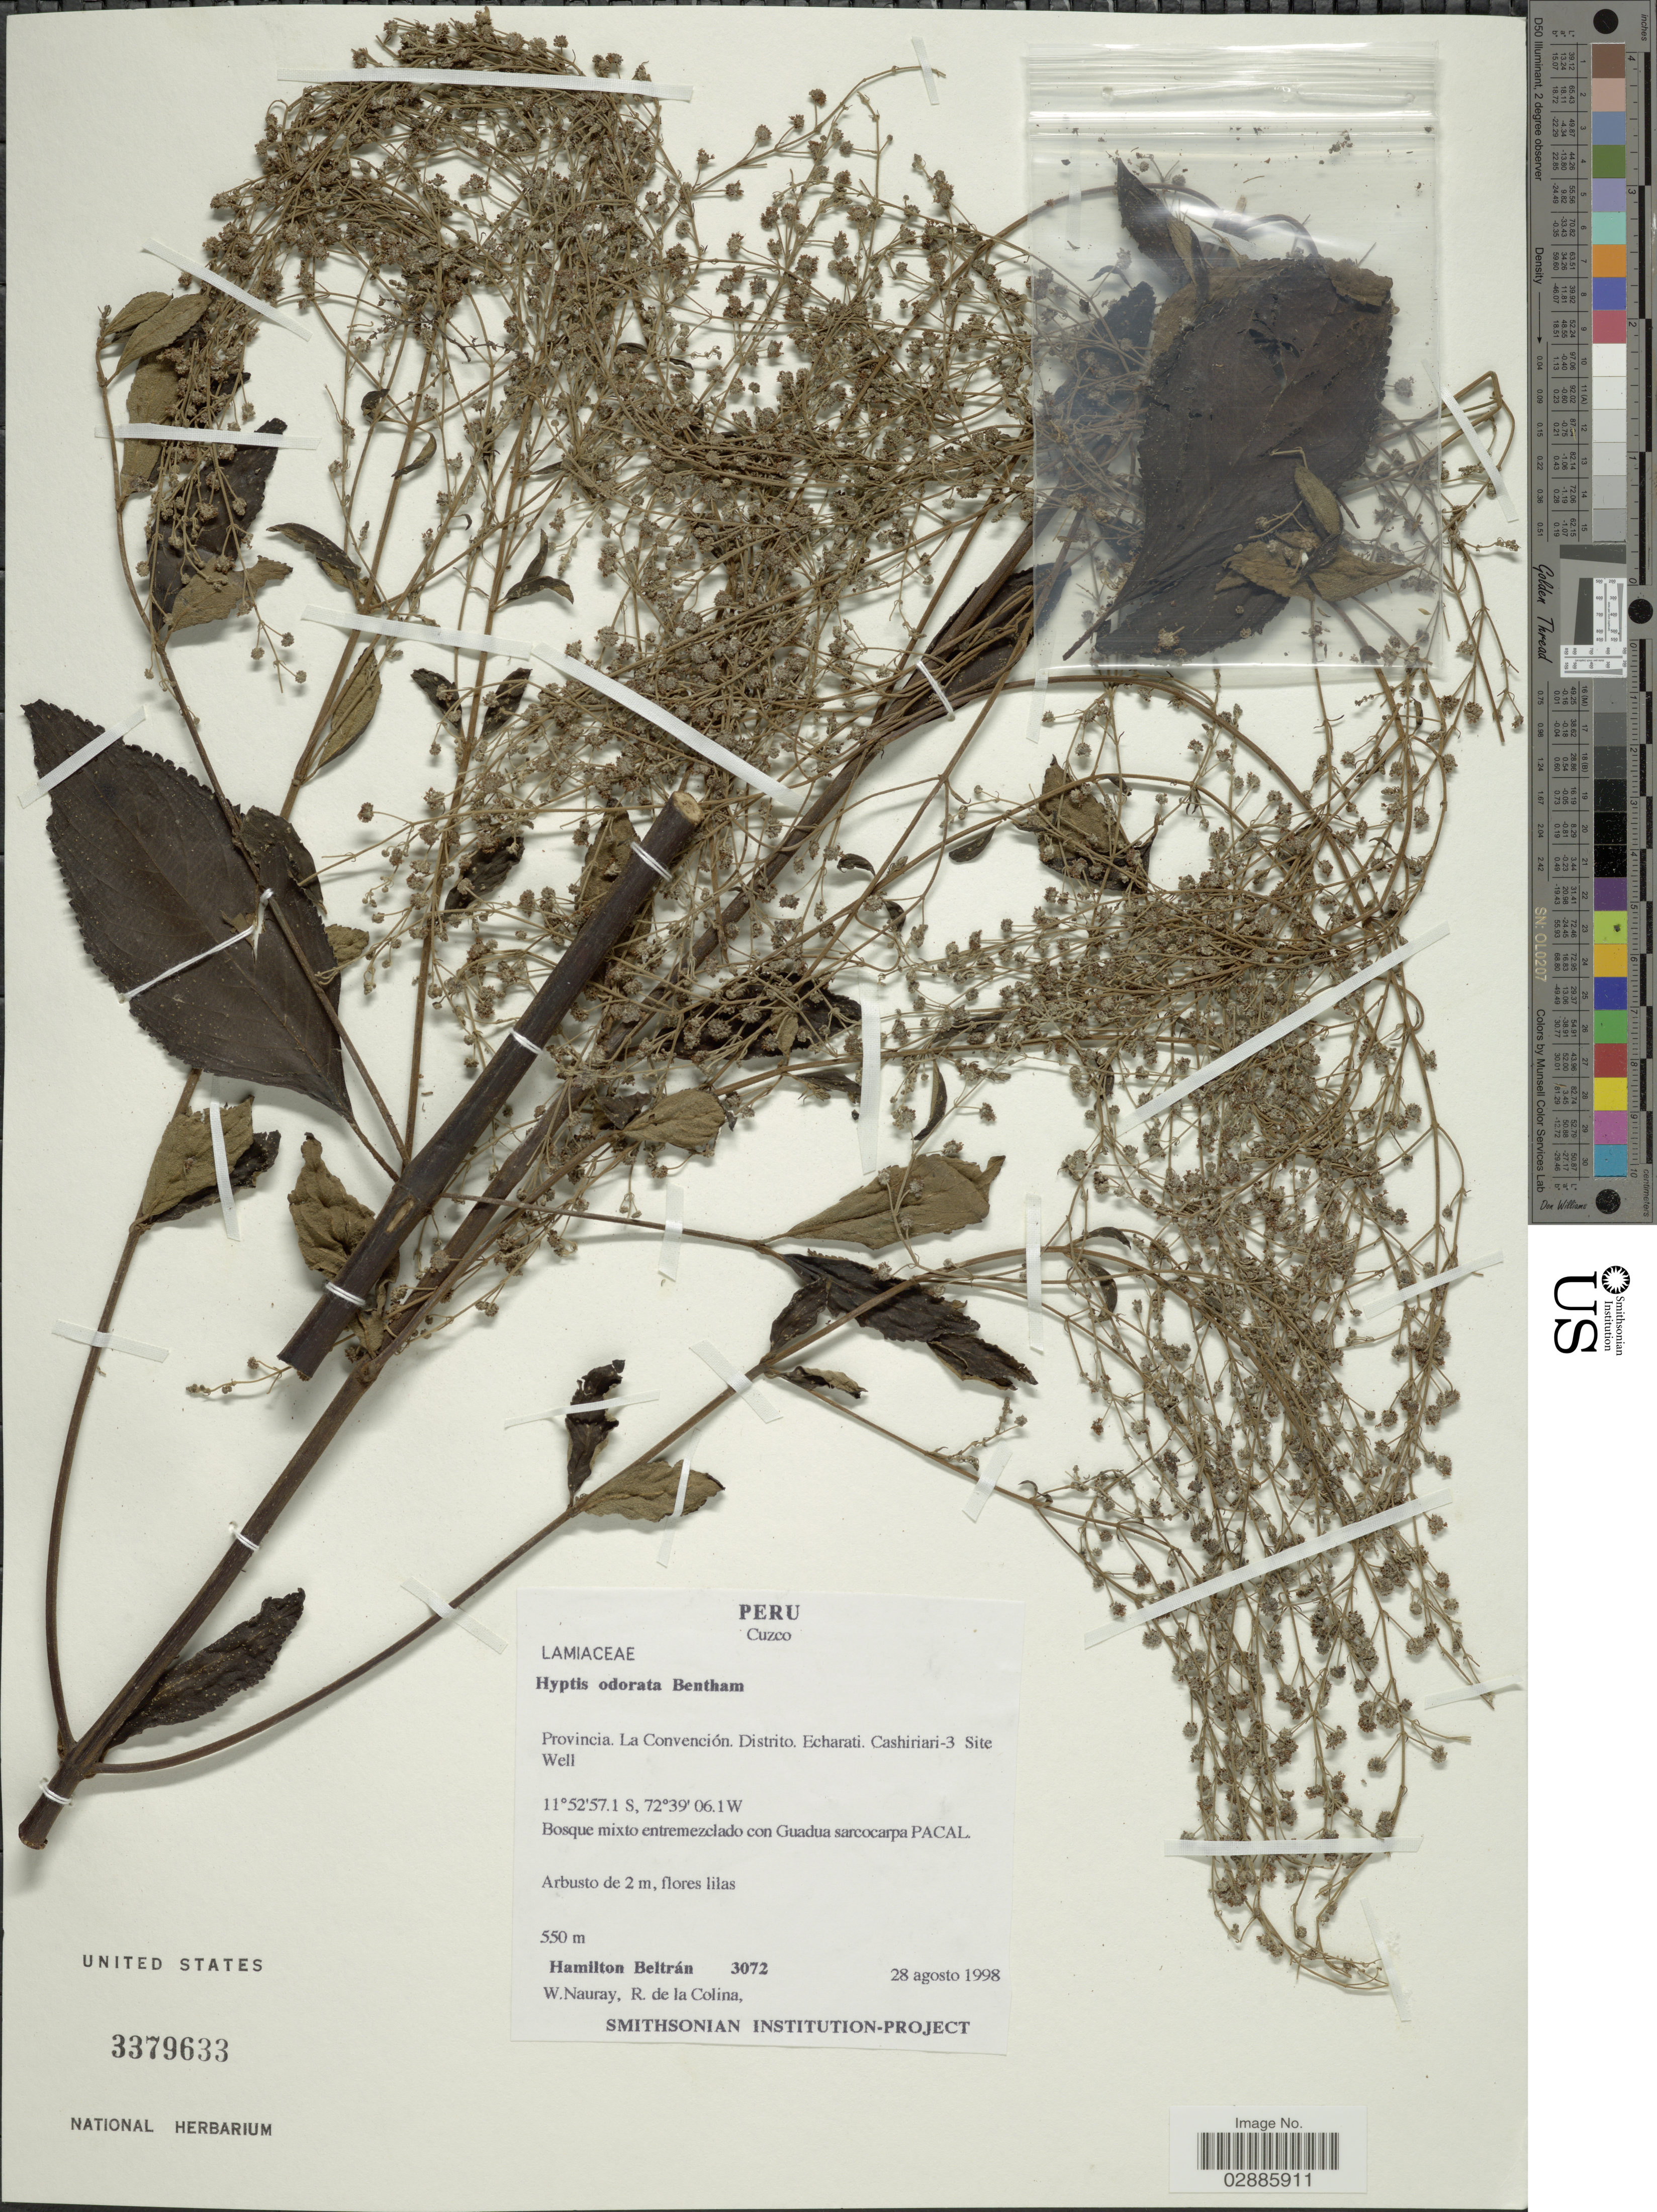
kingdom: Plantae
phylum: Tracheophyta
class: Magnoliopsida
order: Lamiales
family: Lamiaceae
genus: Hyptis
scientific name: Hyptis odorata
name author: Benth.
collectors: H. Beltran, W. Nauray & R. de La Colina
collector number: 3072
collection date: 1998-08-28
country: Peru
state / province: Cusco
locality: Cuzco, Provincia. La Convención. Distrito. Echarati. Cashiriari-3 Site Well.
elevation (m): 550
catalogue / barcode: US 3379633